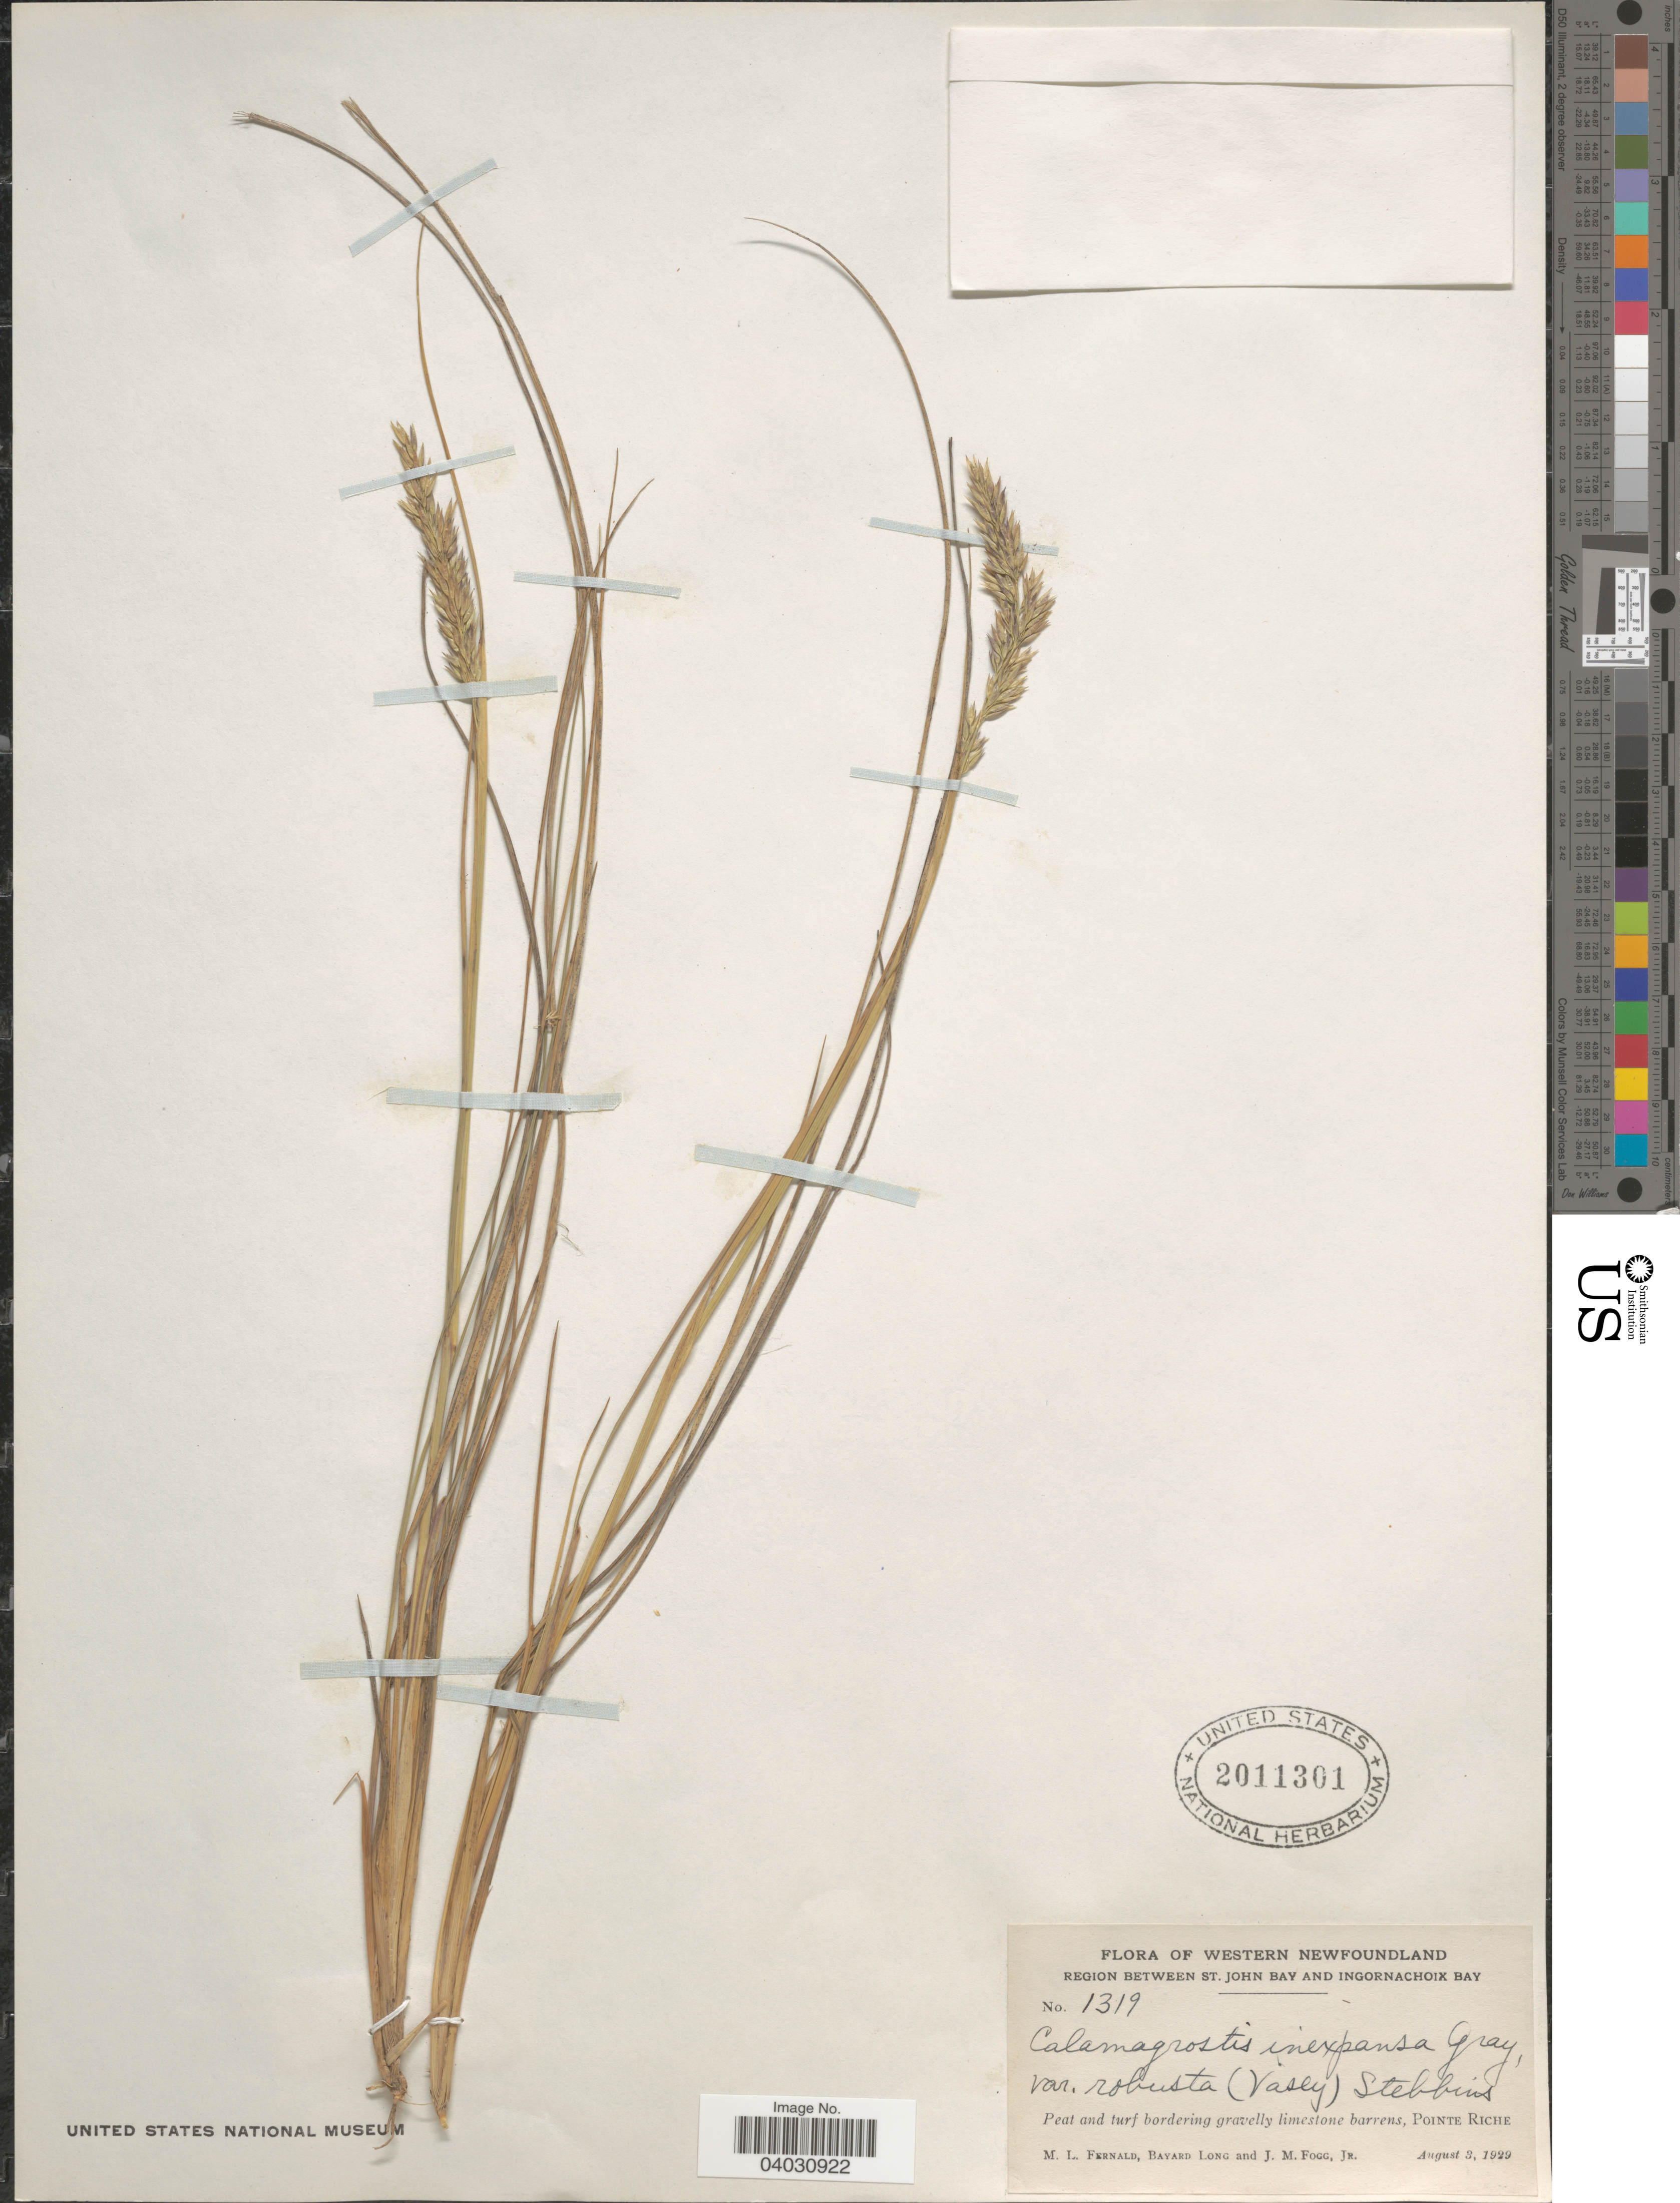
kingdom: Plantae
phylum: Tracheophyta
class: Liliopsida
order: Poales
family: Poaceae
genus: Calamagrostis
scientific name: Calamagrostis sp.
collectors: M. L. Fernald, B. Long & J. Fogg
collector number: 1319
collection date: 1929-08-03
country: Canada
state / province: Newfoundland and Labrador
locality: Western Newfoundland. Peat and turf bordering gravelly limestone barrens, Pointe Riche.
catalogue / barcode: US 2011301